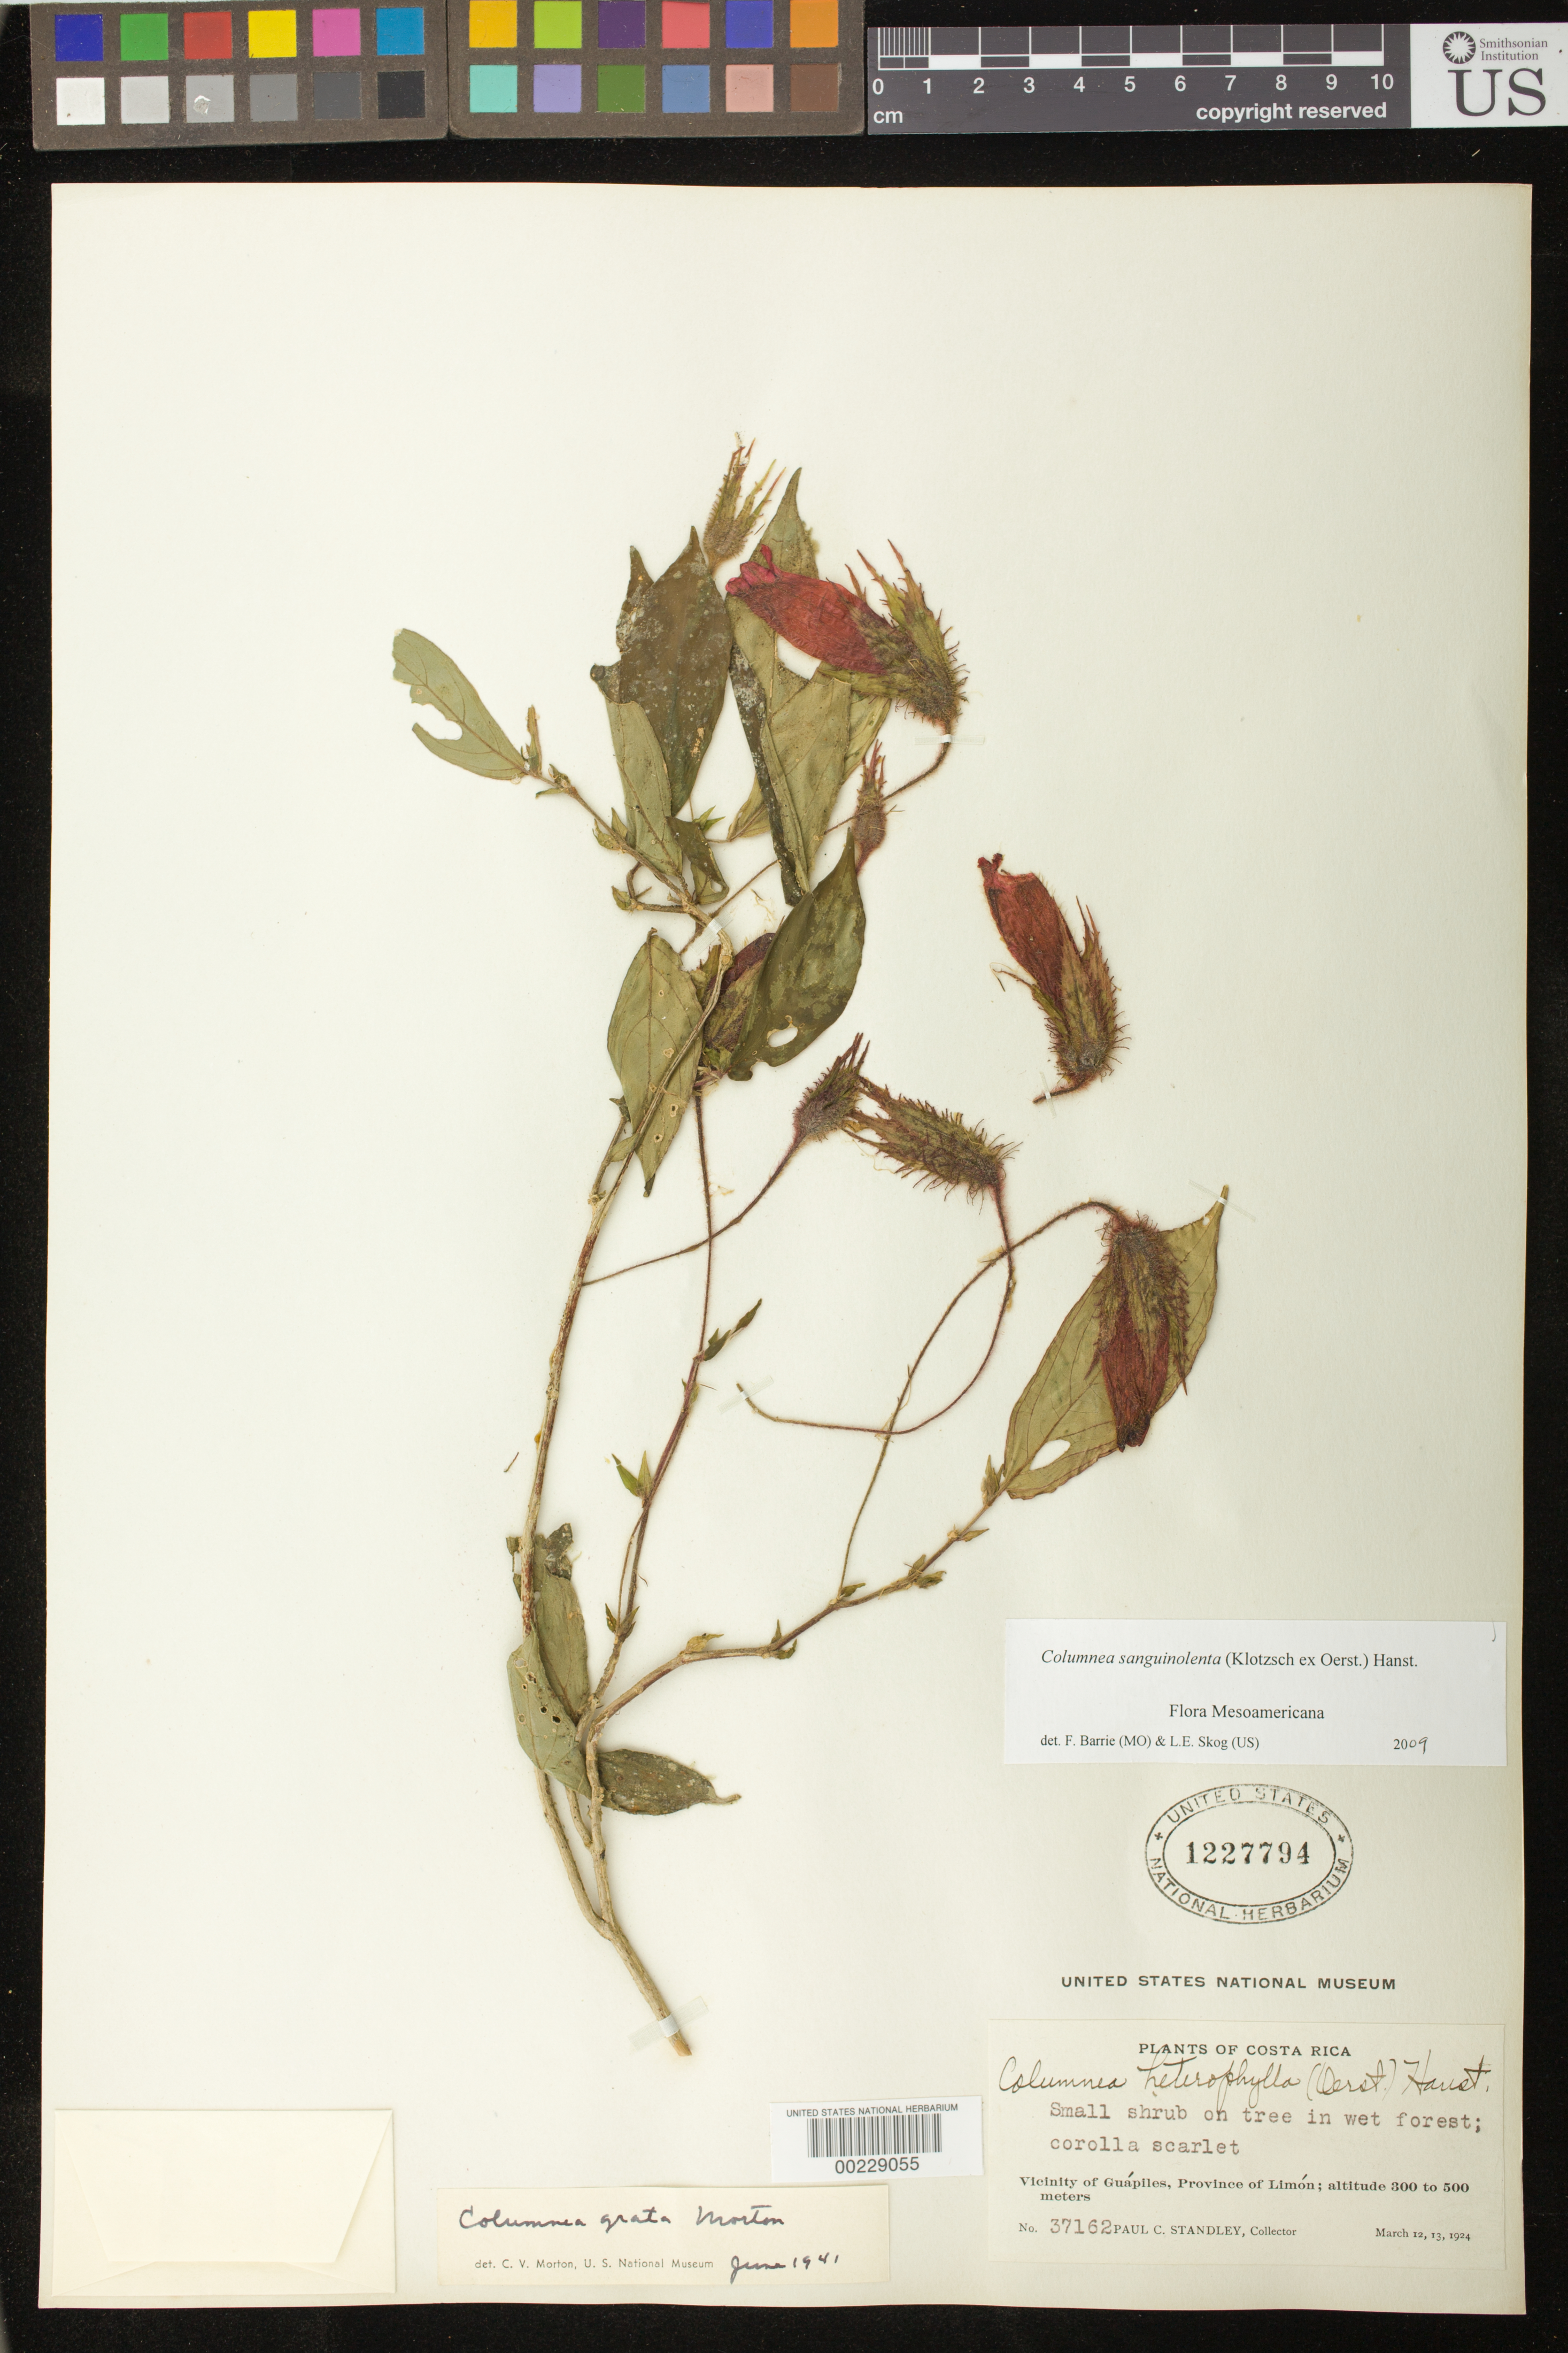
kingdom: Plantae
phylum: Tracheophyta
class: Magnoliopsida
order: Lamiales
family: Gesneriaceae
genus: Columnea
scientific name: Columnea sanguinolenta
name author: (Klotzsch ex Oerst.) Hanst.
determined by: Barrie, F. R.; Skog, Laurence E.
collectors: P. C. Standley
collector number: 37162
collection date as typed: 12-13 Mar 1924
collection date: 1924-03-12/1924-03-13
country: Costa Rica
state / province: Limón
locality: Vicinity of Guapiles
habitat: In wet forest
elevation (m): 300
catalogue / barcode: US 1227794